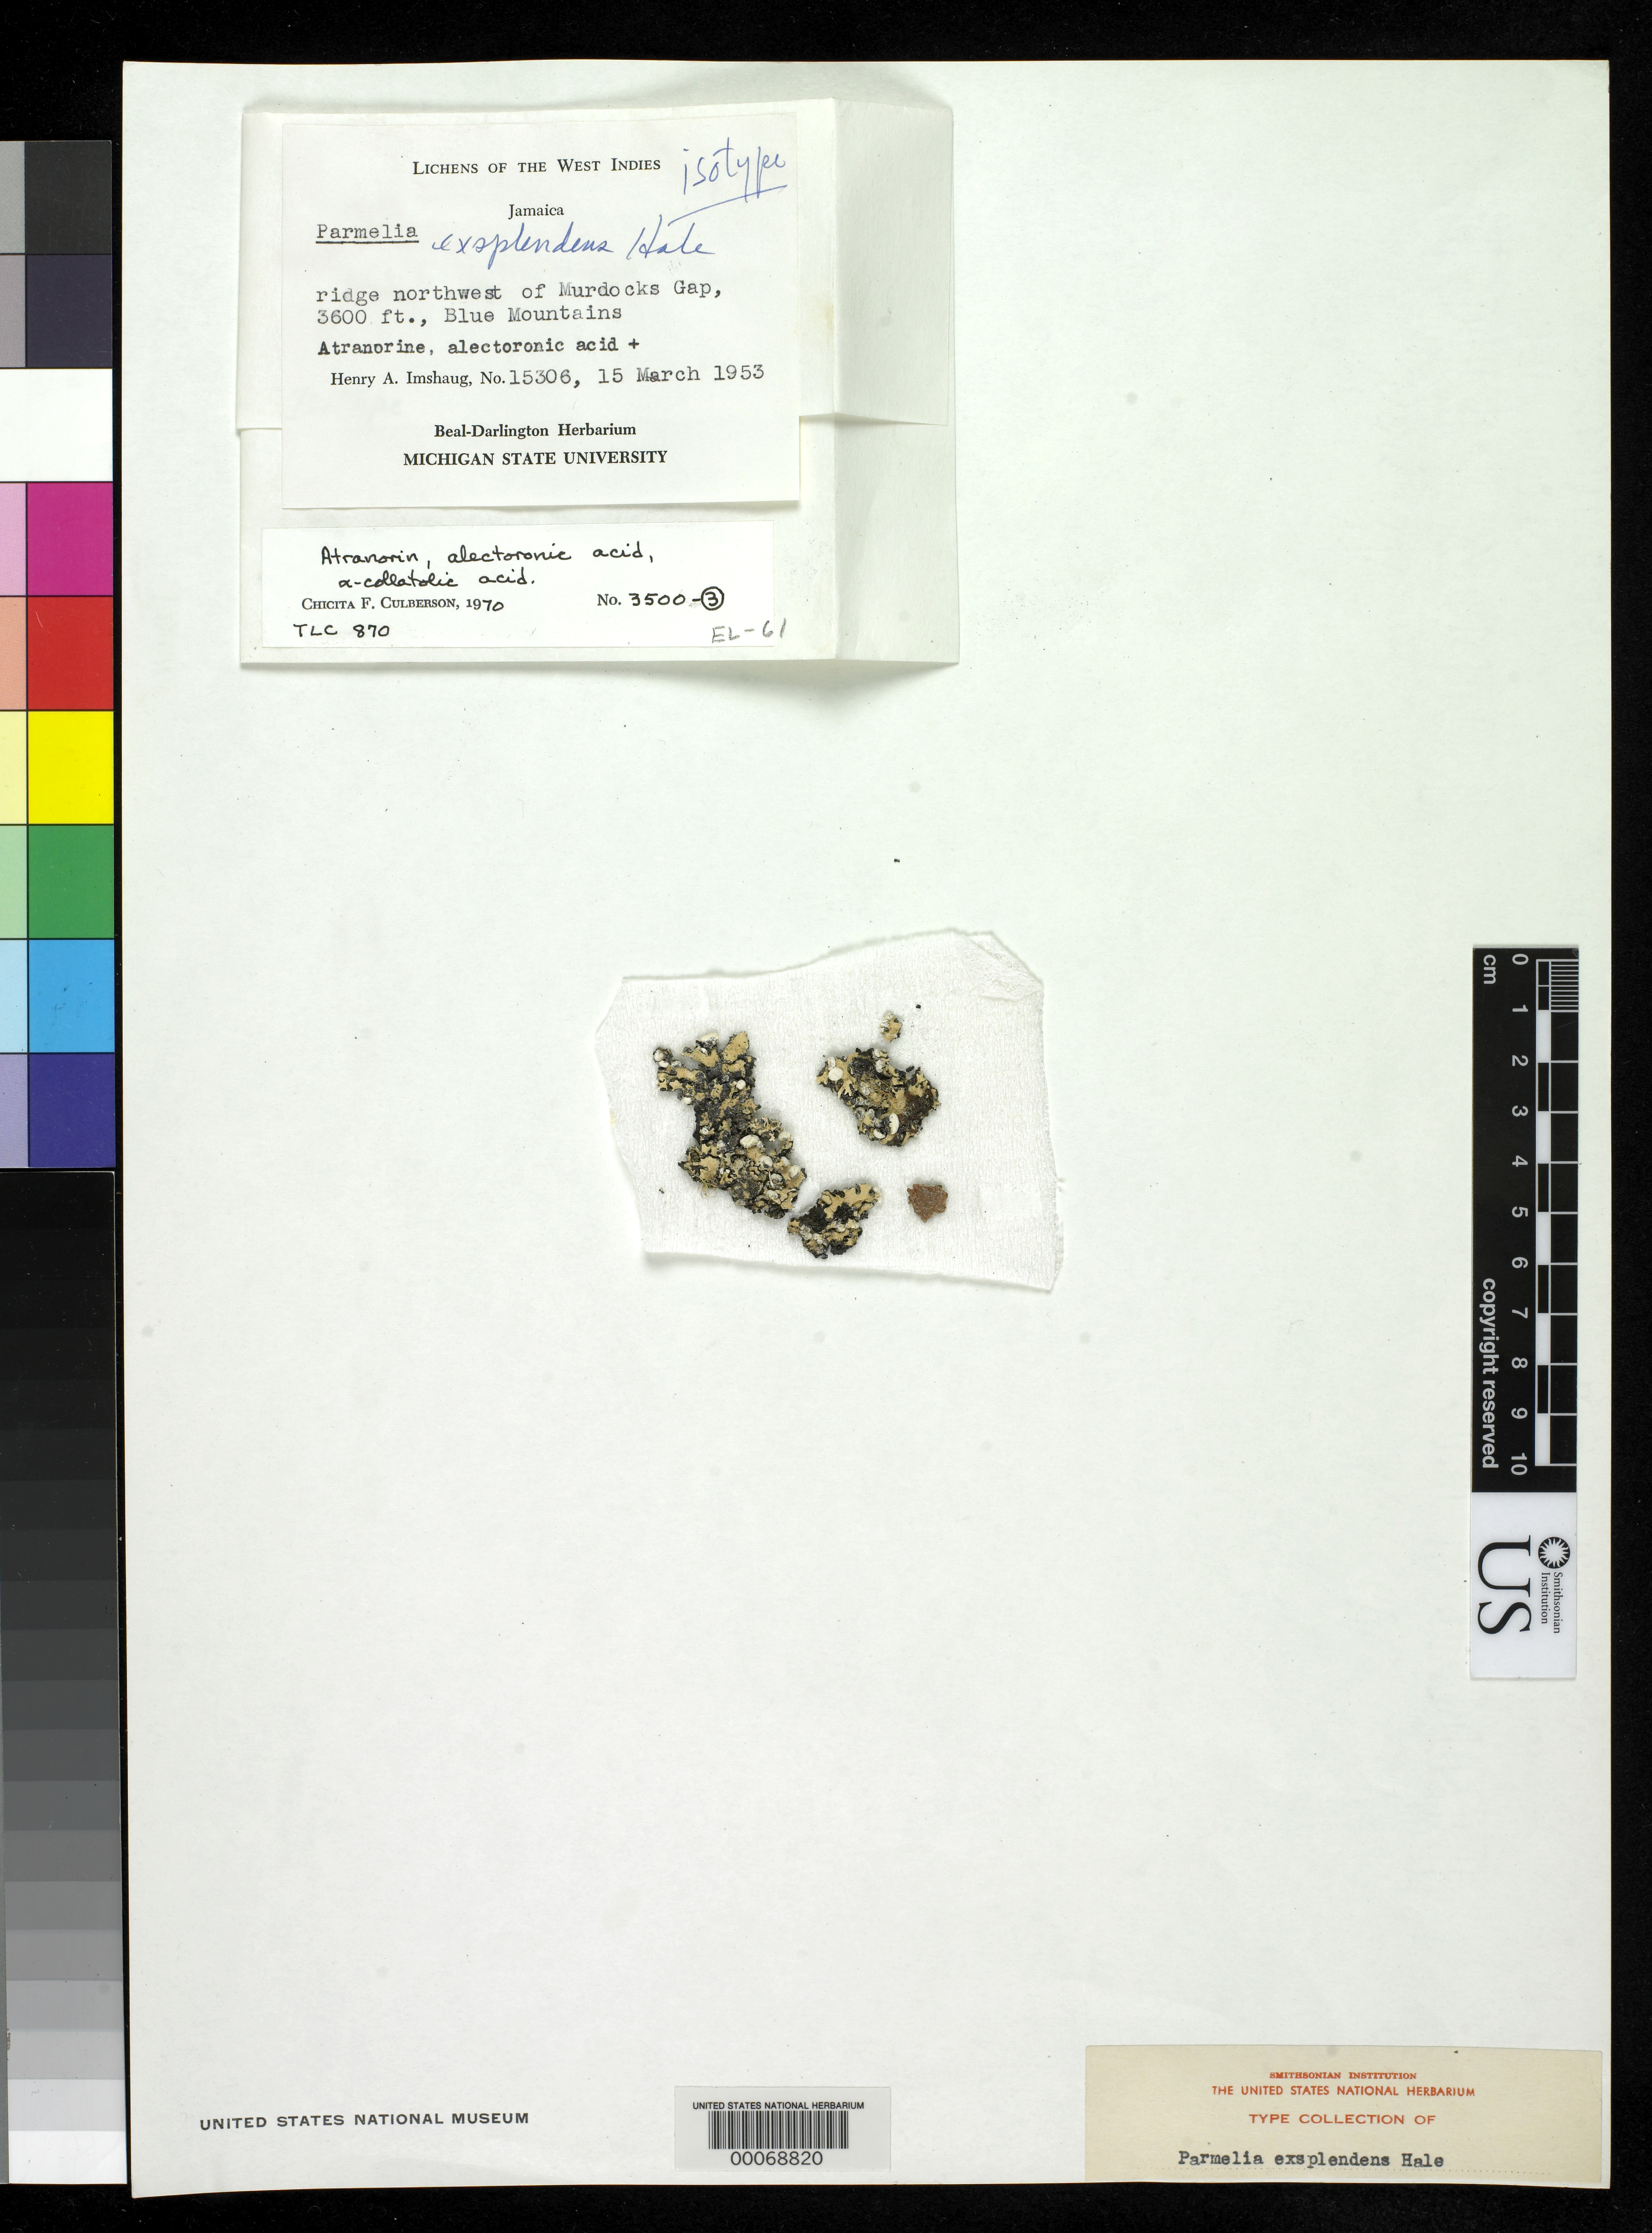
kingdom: Fungi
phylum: Ascomycota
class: Lecanoromycetes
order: Lecanorales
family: Parmeliaceae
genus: Parmelia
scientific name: Parmelia exsplendens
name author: Hale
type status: Isotype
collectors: H. A. Imshaug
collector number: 15306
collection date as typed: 15 Mar 1953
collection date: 1953-03-15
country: Jamaica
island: Greater Antilles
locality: Ridge NW of Murdocks Gap, Blue Mts.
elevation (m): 1097